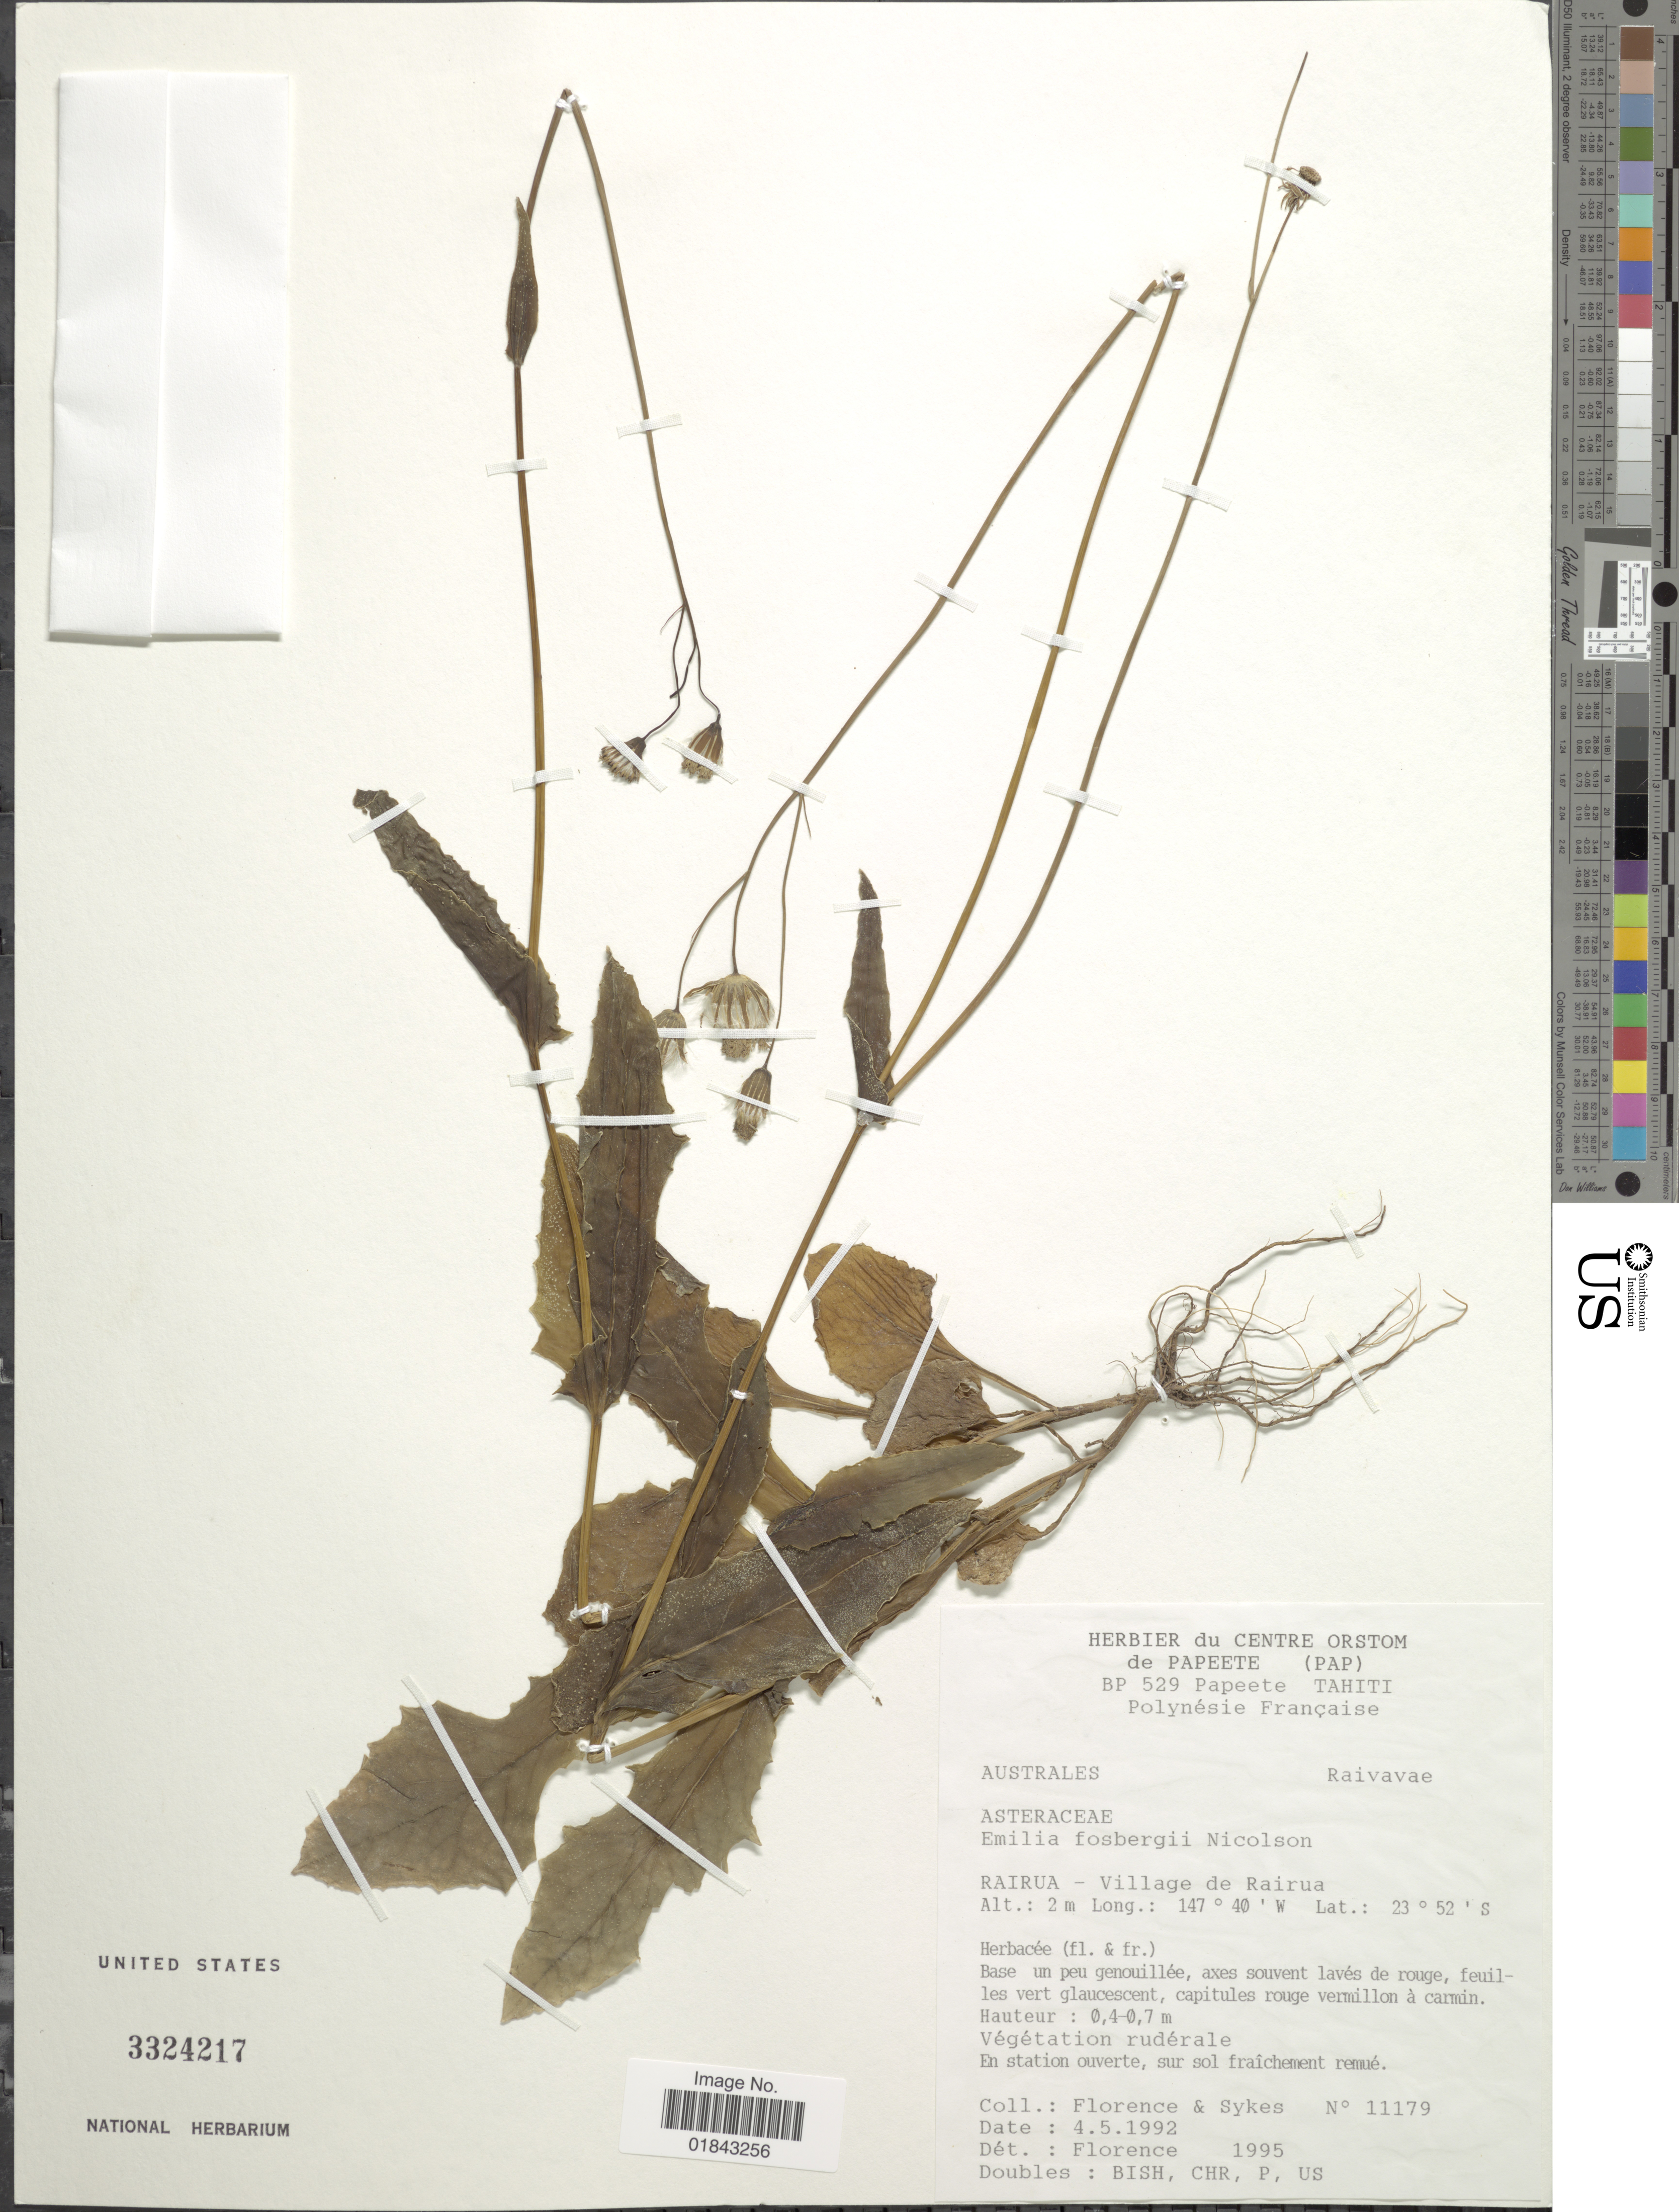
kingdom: Plantae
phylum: Tracheophyta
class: Magnoliopsida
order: Asterales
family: Asteraceae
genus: Emilia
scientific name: Emilia fosbergii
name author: Nicolson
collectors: -. Florence & Sykes, --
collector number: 11179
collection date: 1992-05-04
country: French Polynesia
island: Raivavae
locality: Raivavae, Rairua, Village de Rairua, en station ouverte, sur sol fríchement remué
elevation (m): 2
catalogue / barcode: US 3324217